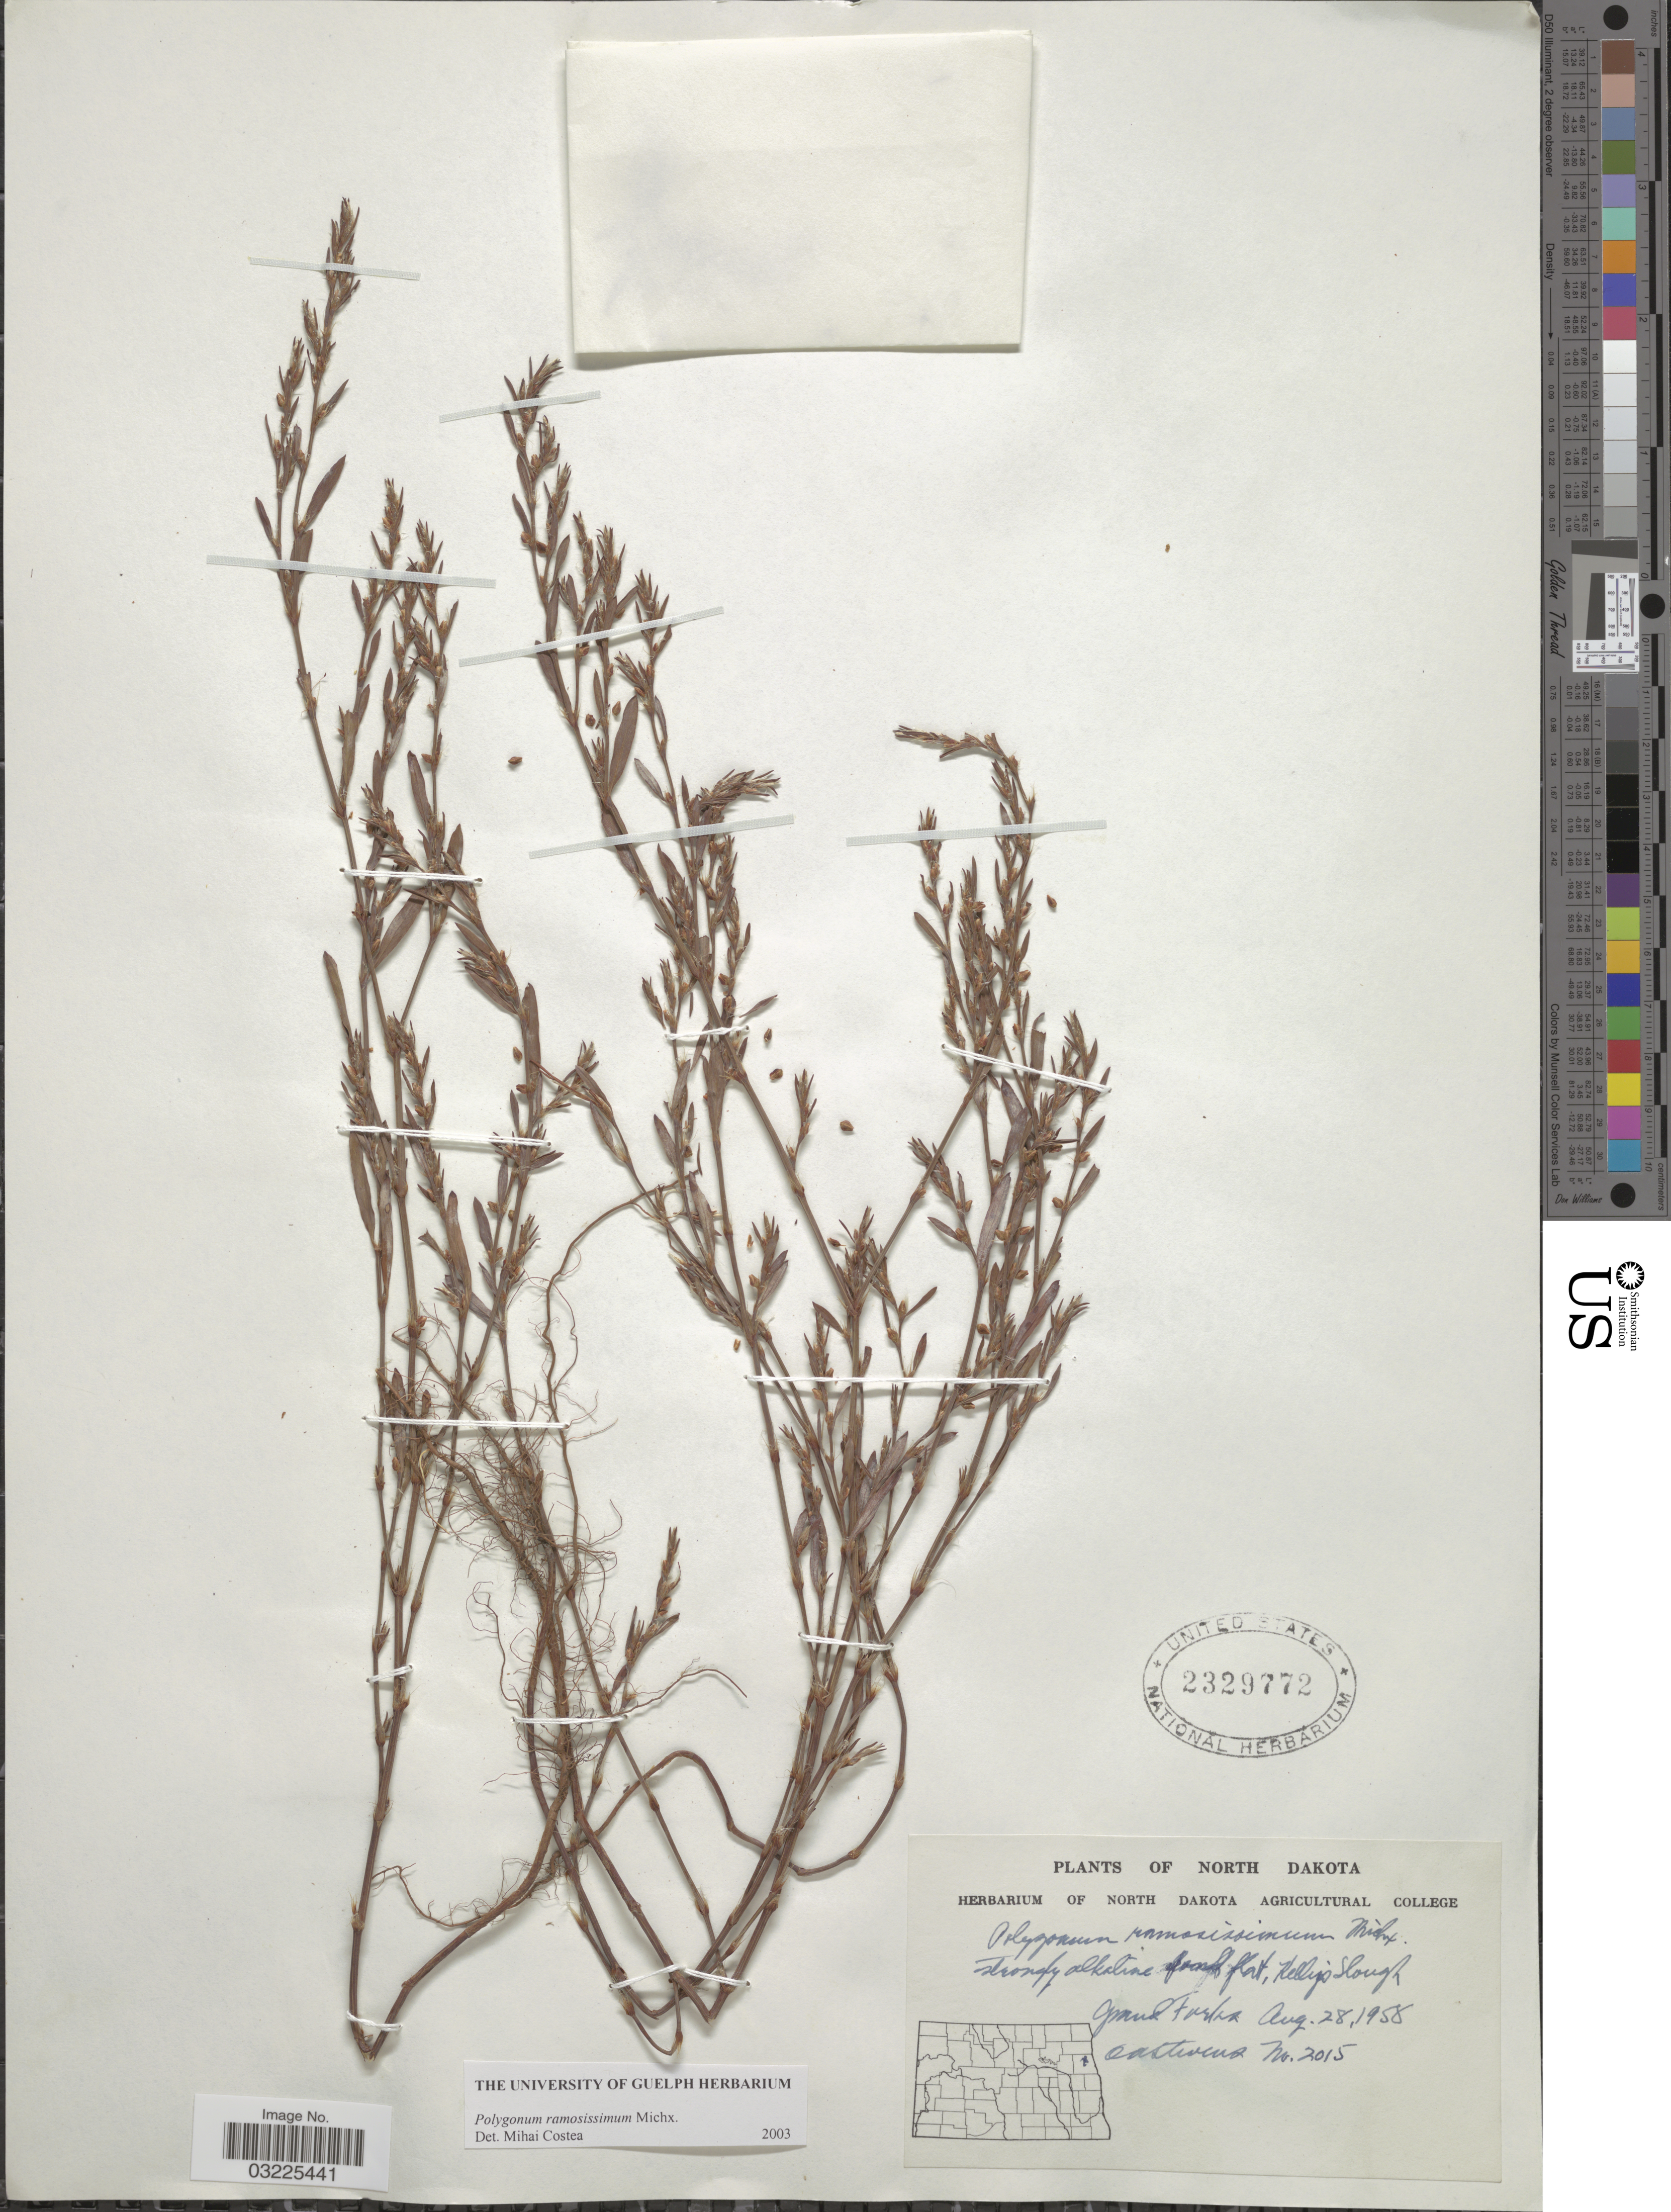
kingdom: Plantae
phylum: Tracheophyta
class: Magnoliopsida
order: Caryophyllales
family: Polygonaceae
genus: Polygonum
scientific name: Polygonum ramosissimum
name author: Michx.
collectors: O. A. Stevens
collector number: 2015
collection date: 1958-08-28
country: United States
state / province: North Dakota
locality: Kellip Slough. Grand Forks.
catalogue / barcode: US 2329772